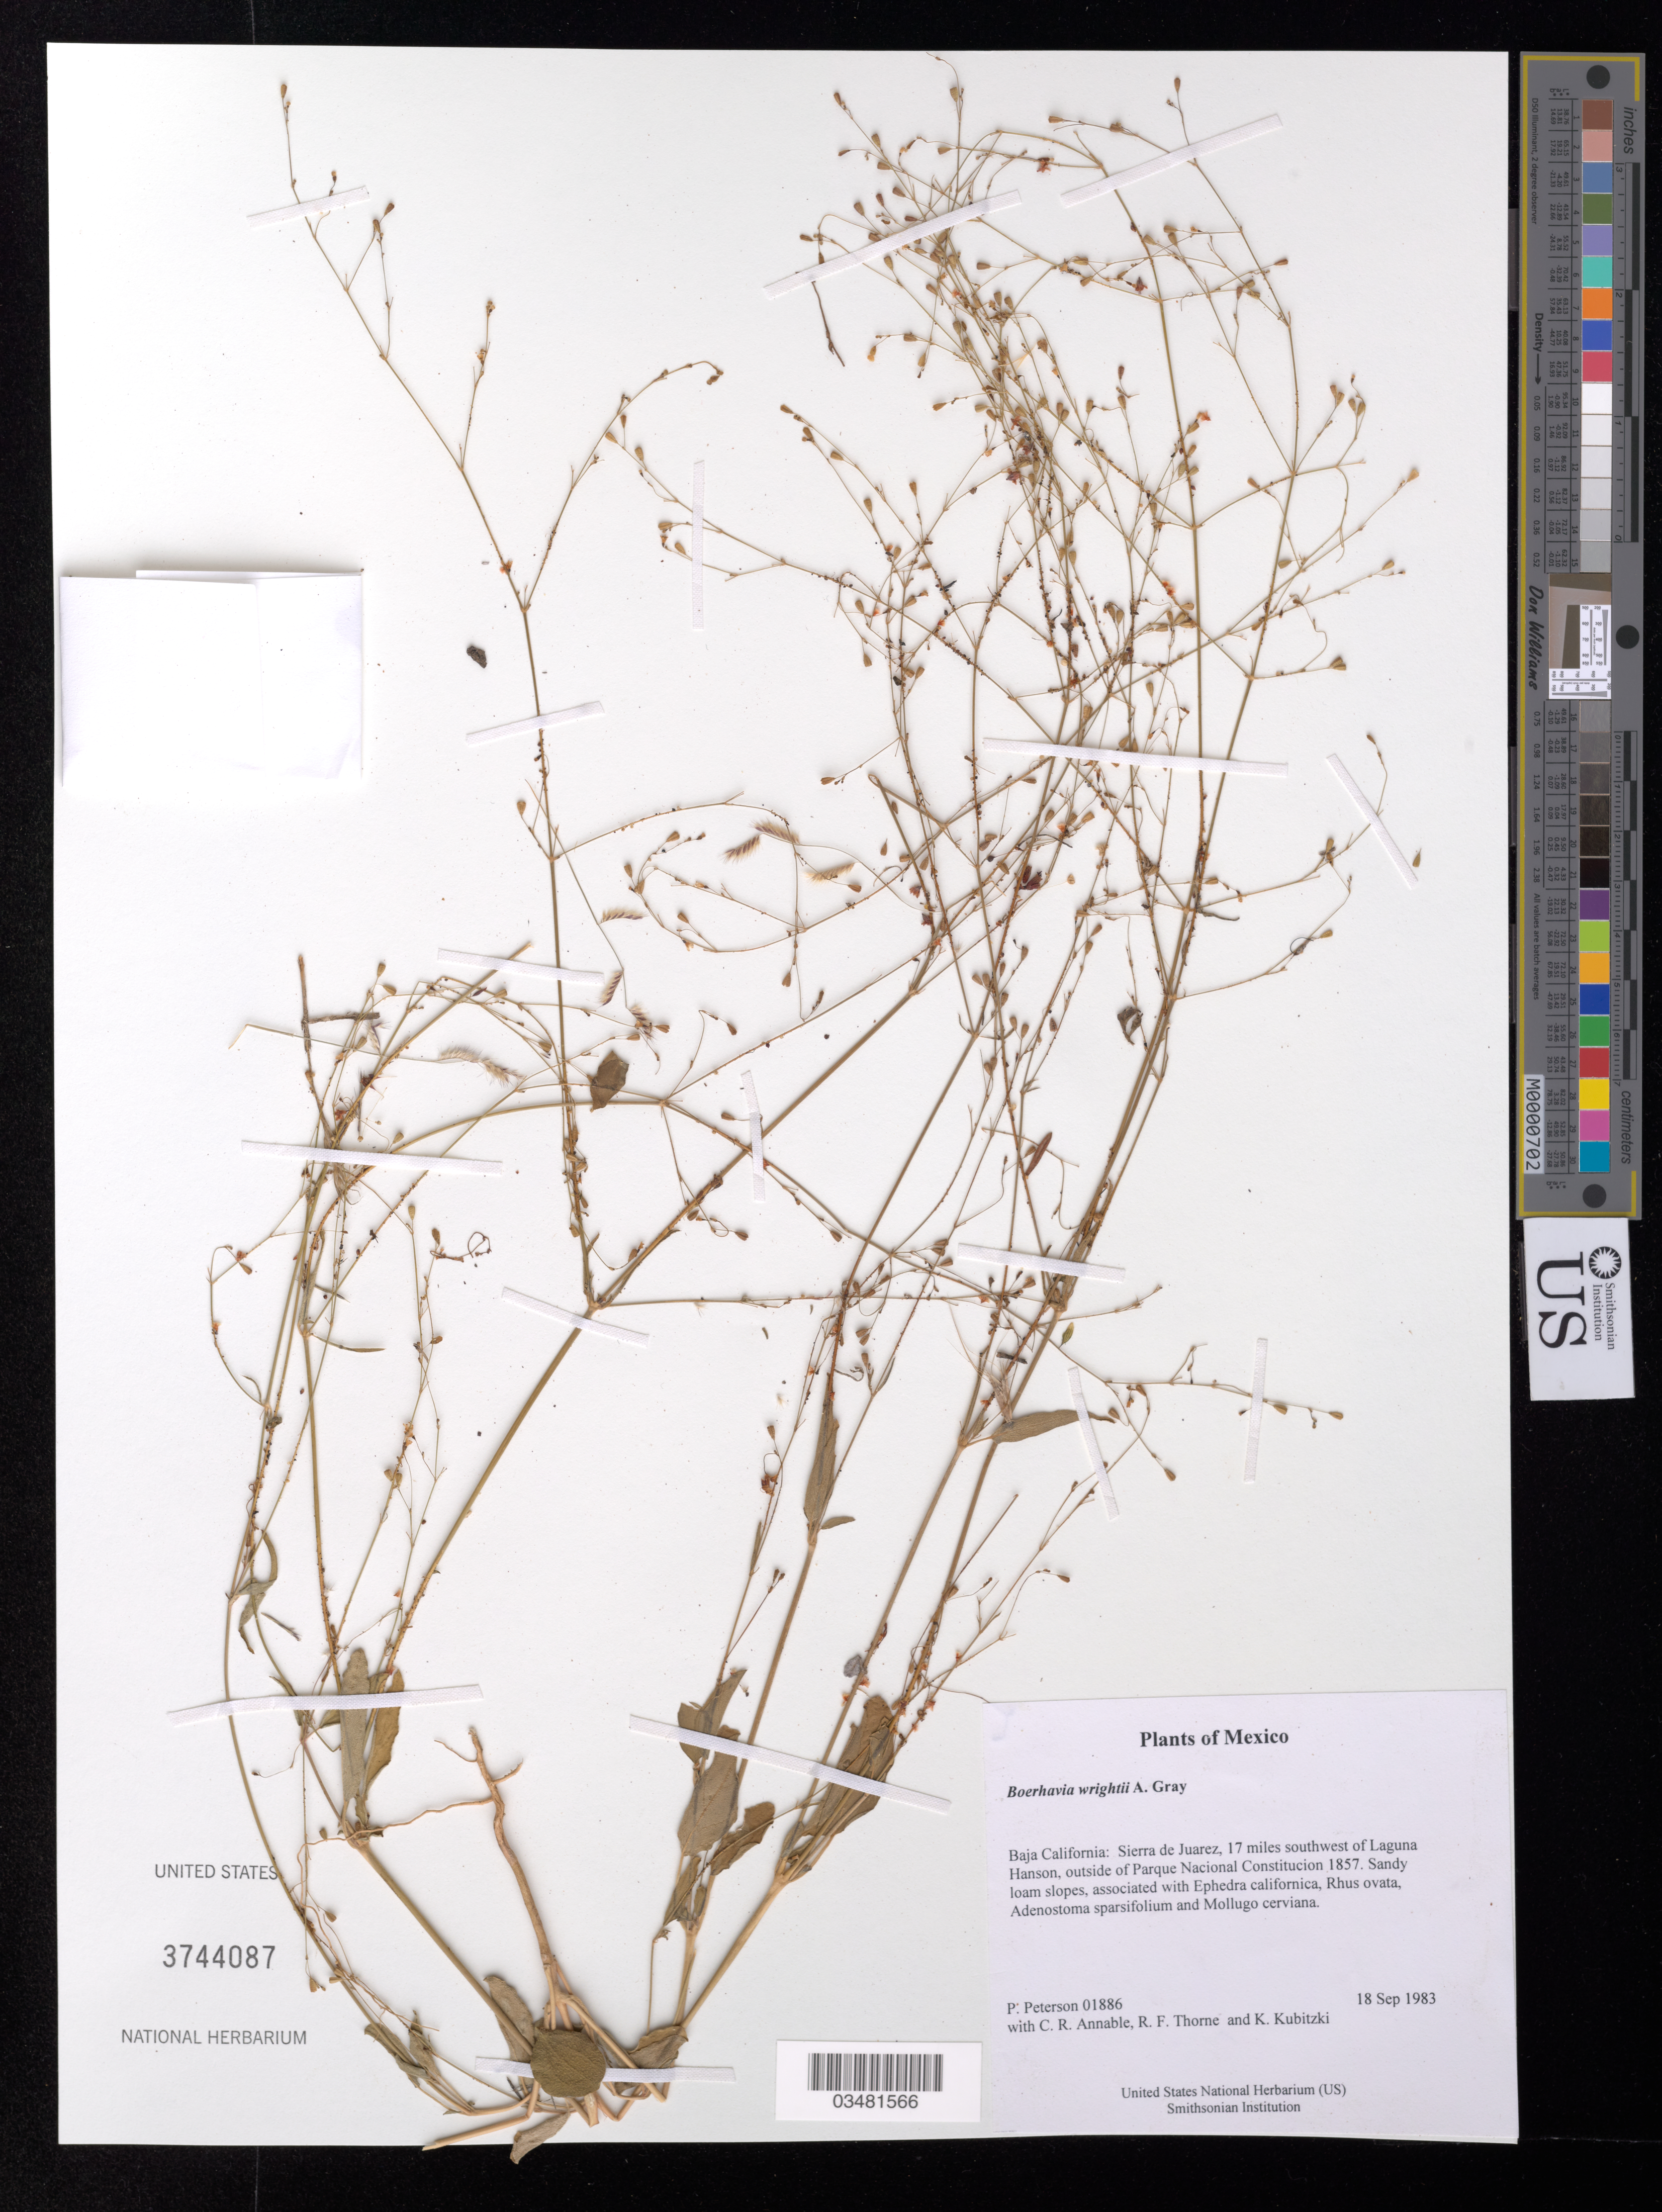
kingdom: Plantae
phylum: Tracheophyta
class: Magnoliopsida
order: Caryophyllales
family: Nyctaginaceae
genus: Boerhavia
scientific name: Boerhavia wrightii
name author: A. Gray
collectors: P. M. Peterson, C. R. Annable, R. F. Thorne & K. Kubitzki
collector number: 01886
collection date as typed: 18 Sep 1983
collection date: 1983-09-18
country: Mexico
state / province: Baja California Norte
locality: Sierra de Juarez, 17 miles southwest of Laguna Hanson, outside of Parque Nacional Constitucion 1857.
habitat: Sandy loam slopes, associated with Ephedra californica, Rhus ovata, Adenostoma sparsifolium and Mollugo cerviana.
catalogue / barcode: US 3744087